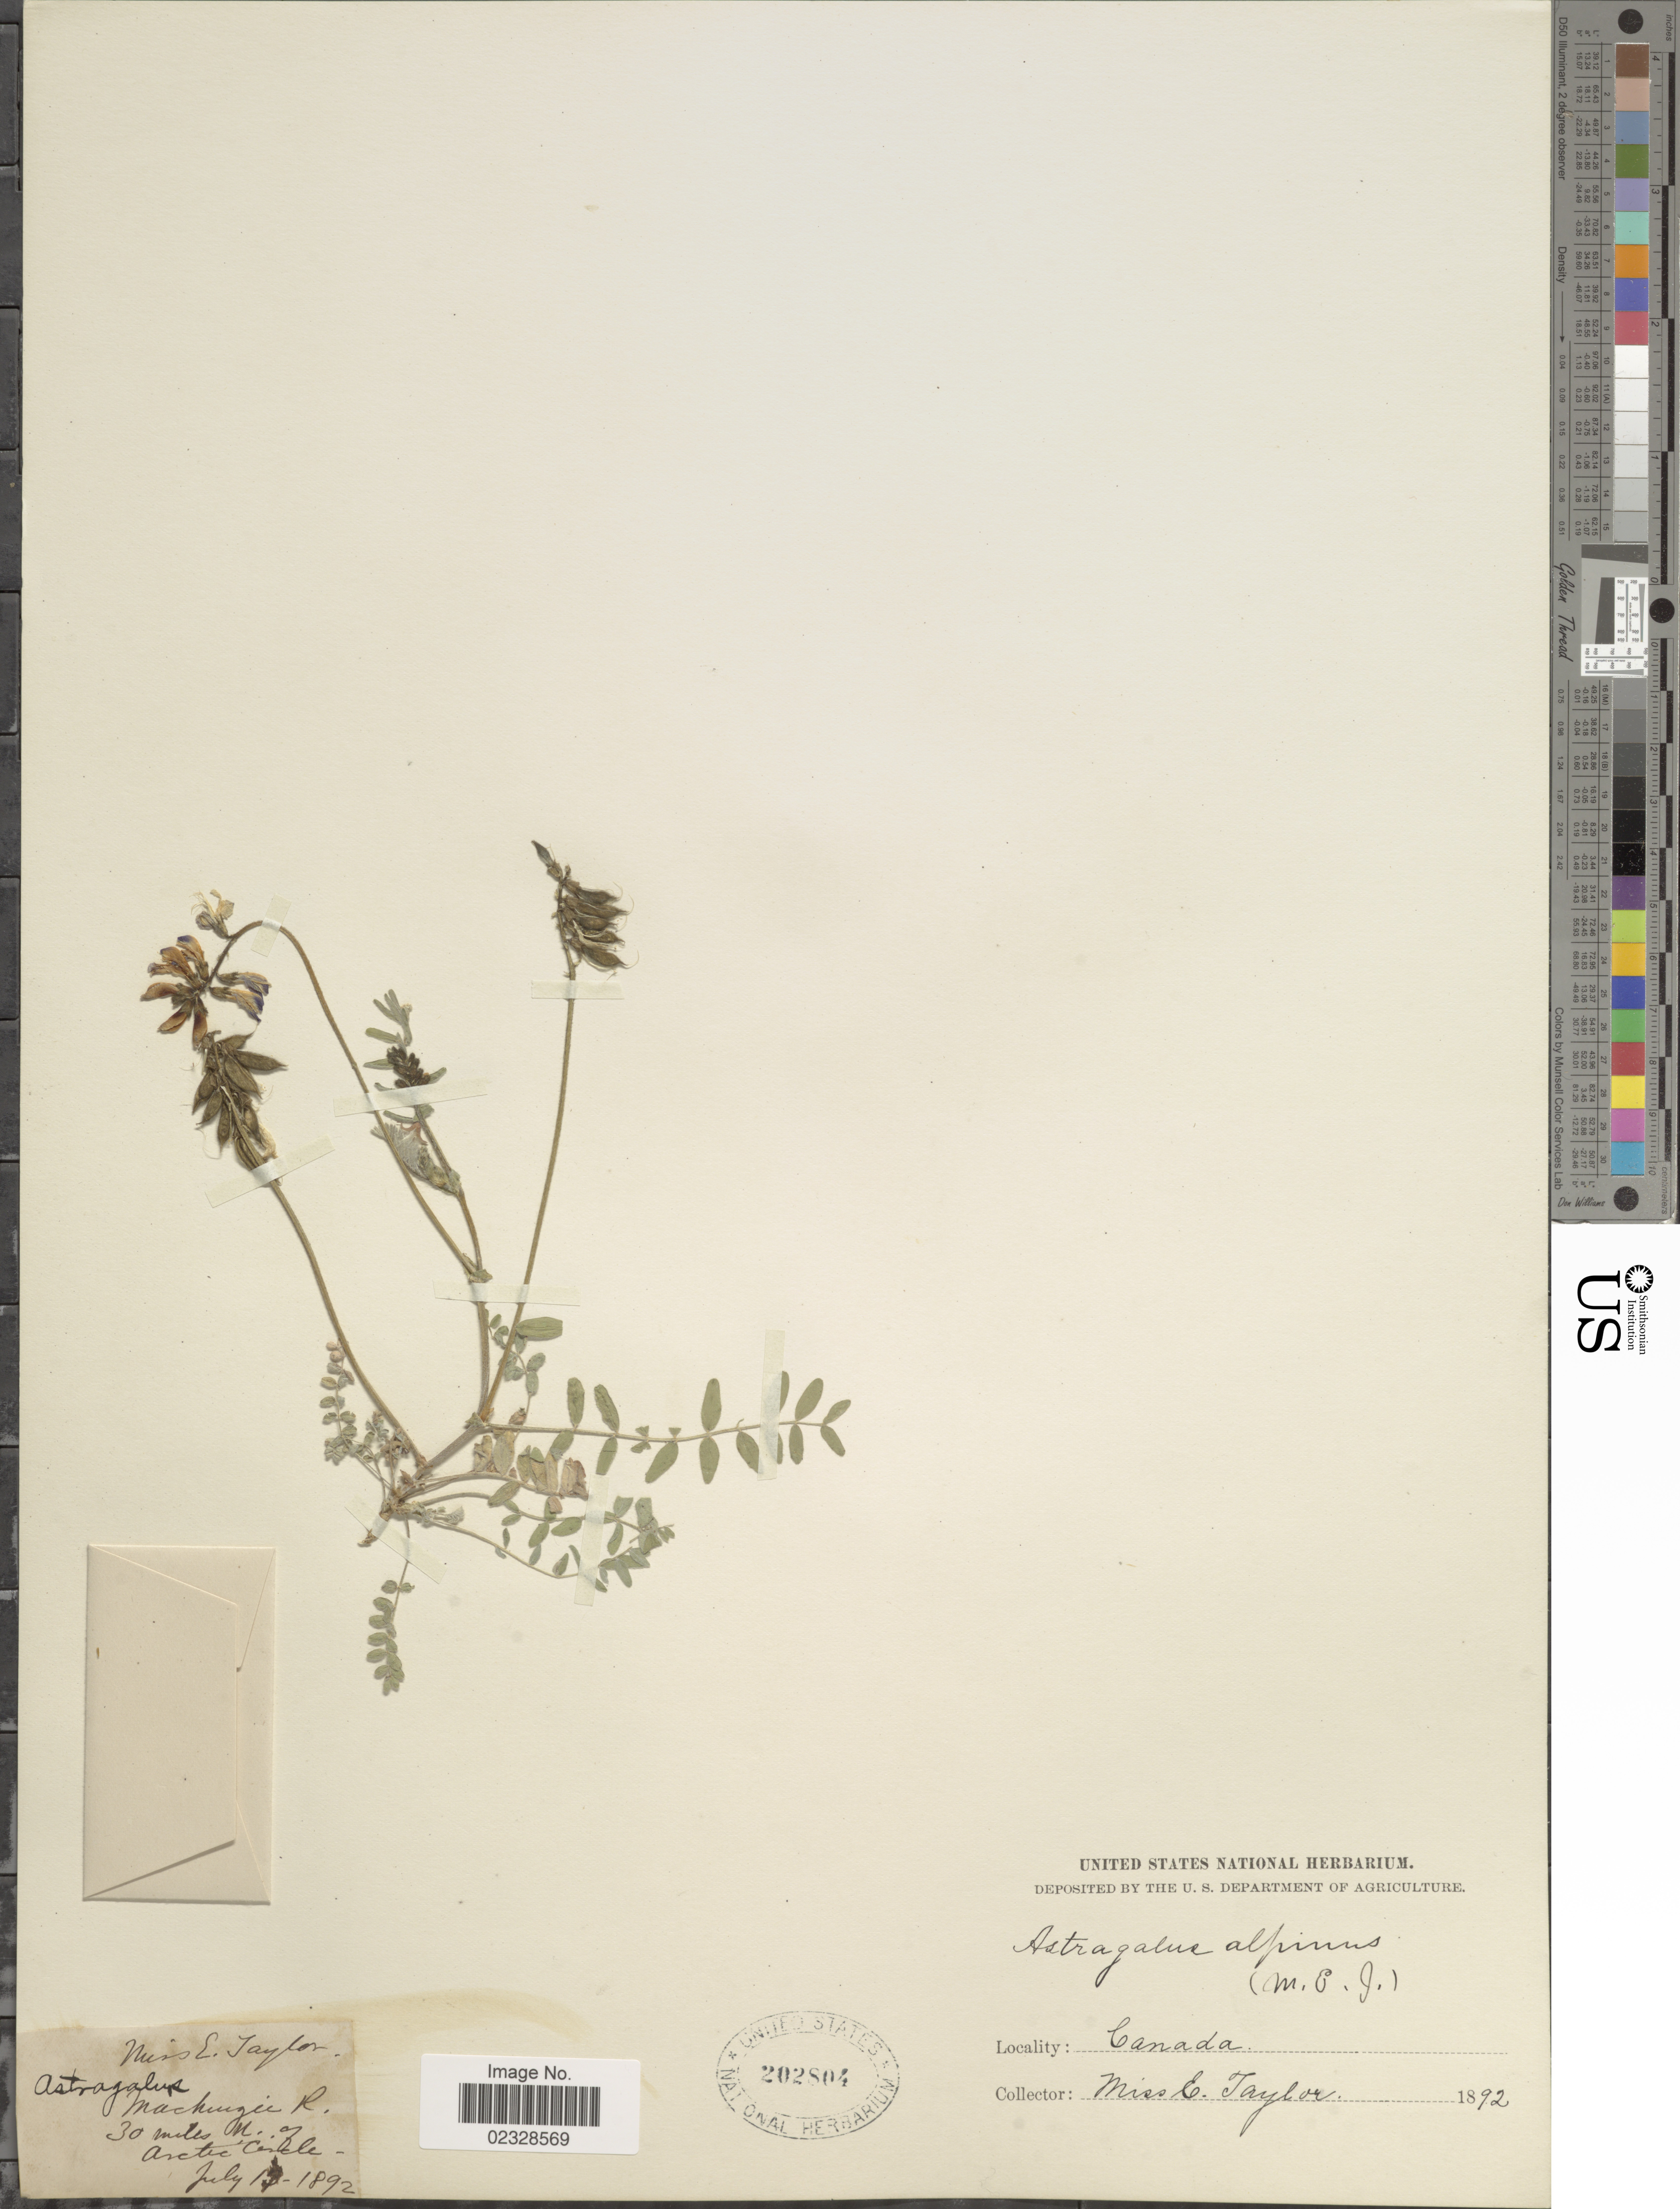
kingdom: Plantae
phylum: Tracheophyta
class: Magnoliopsida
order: Fabales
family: Fabaceae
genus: Astragalus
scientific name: Astragalus alpinus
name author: L.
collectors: E. Taylor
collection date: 1892-07-13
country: Canada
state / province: Northwest Territories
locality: Mackenzie R. 30 miles N.of Arctic Circle.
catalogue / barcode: US 202804